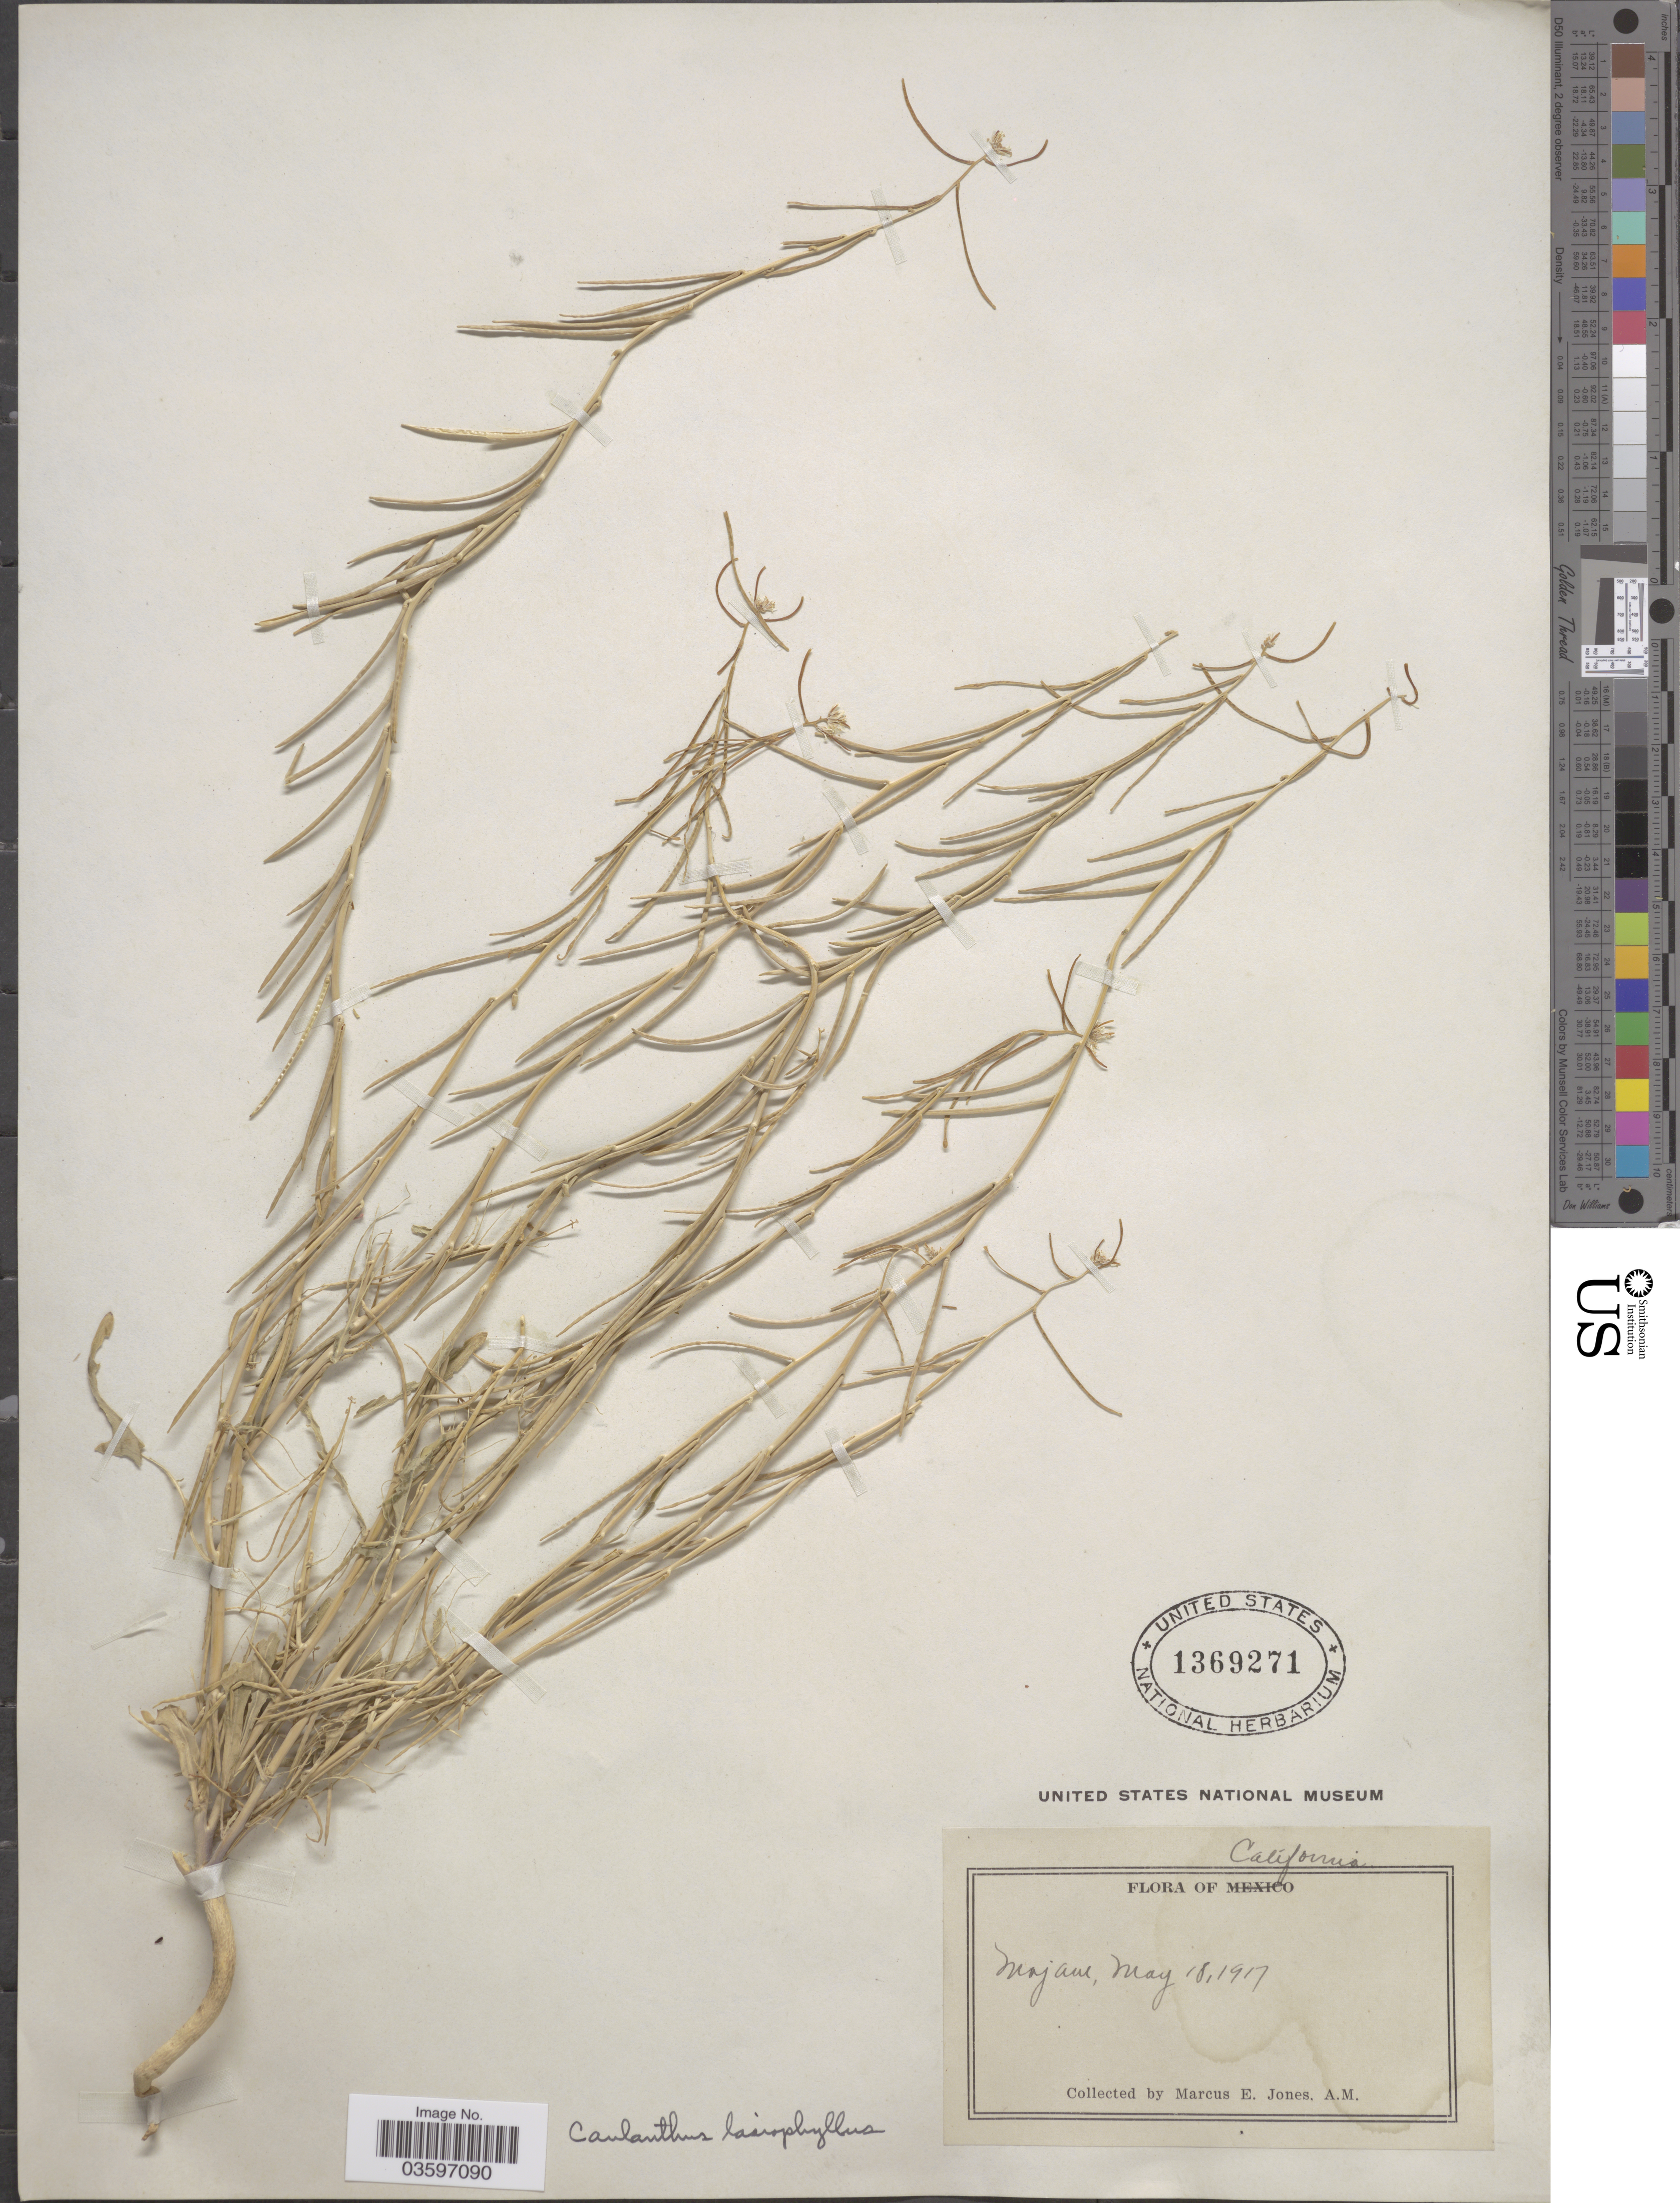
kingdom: Plantae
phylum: Tracheophyta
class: Magnoliopsida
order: Brassicales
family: Brassicaceae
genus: Caulanthus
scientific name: Caulanthus lasiophyllus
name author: (Hook. & Arn.) Payson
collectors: M. E. Jones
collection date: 1917-05-18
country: United States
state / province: California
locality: Mojave.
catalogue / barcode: US 1369271